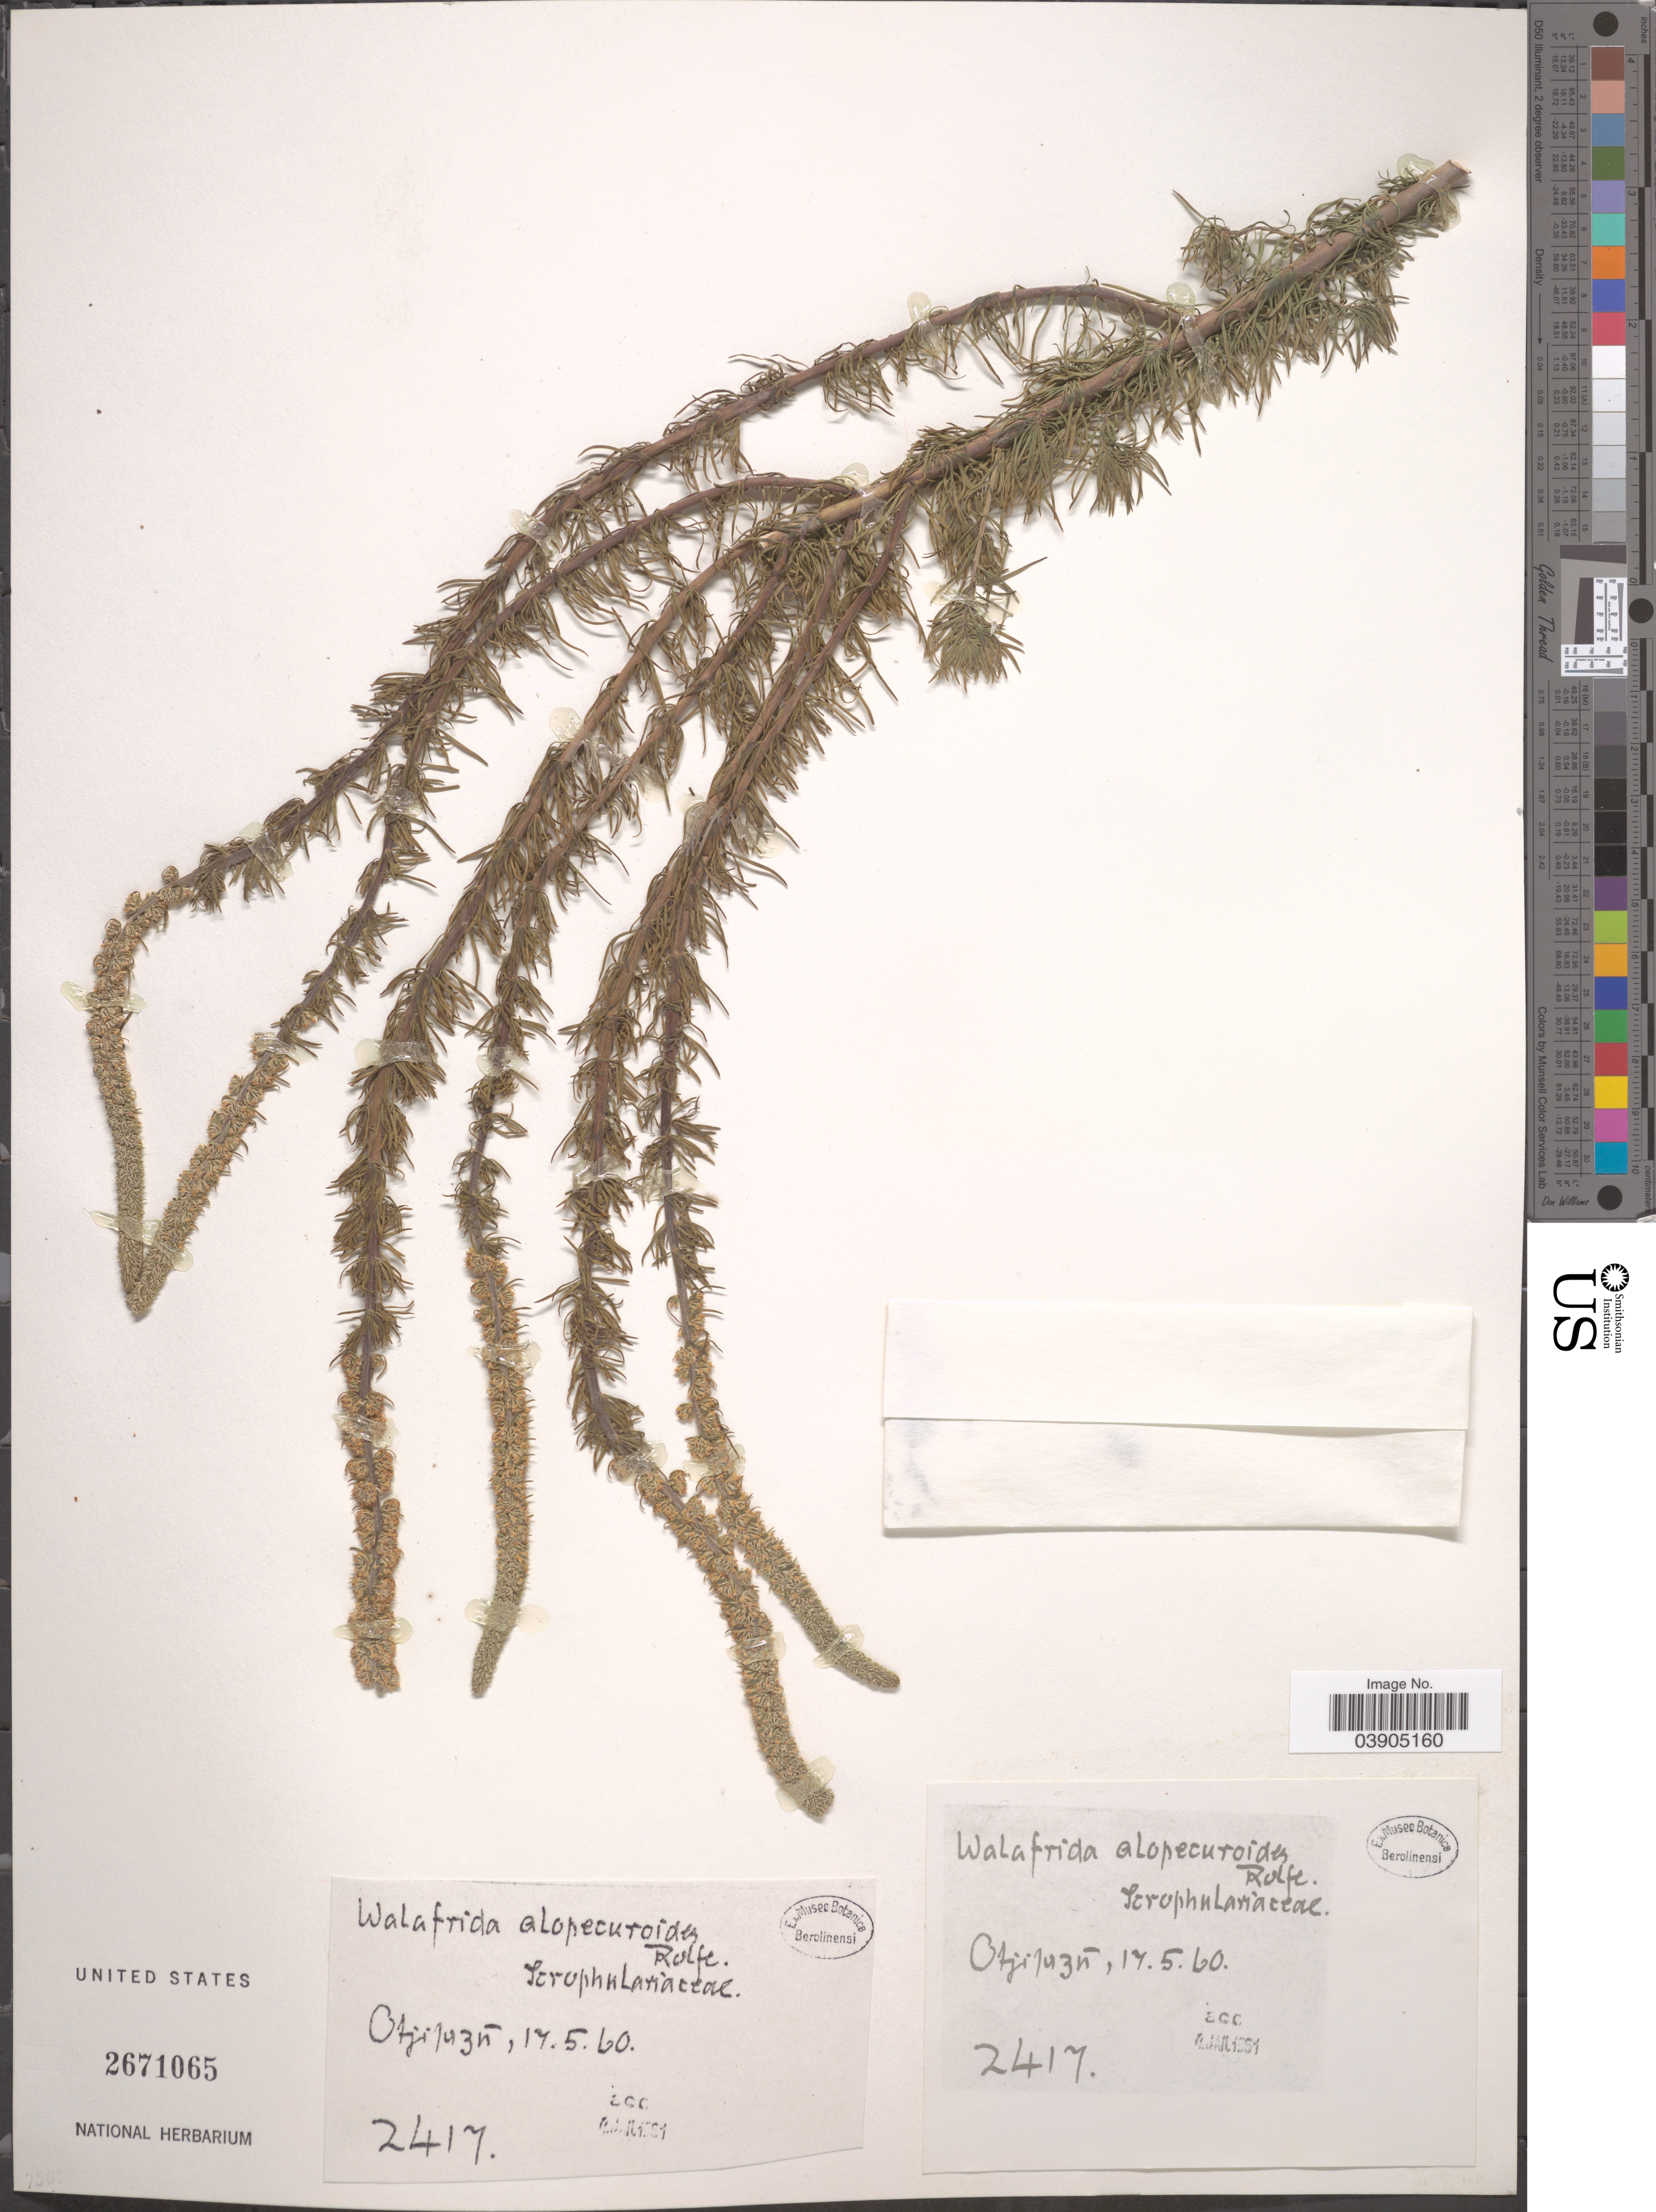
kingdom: Plantae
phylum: Tracheophyta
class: Magnoliopsida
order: Lamiales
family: Scrophulariaceae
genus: Selago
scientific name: Selago alopecuroides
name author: Rolfe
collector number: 2417?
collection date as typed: Transcribed d/m/y: 17/5/60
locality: Otjituzn. [interpreted]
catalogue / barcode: US 2671065